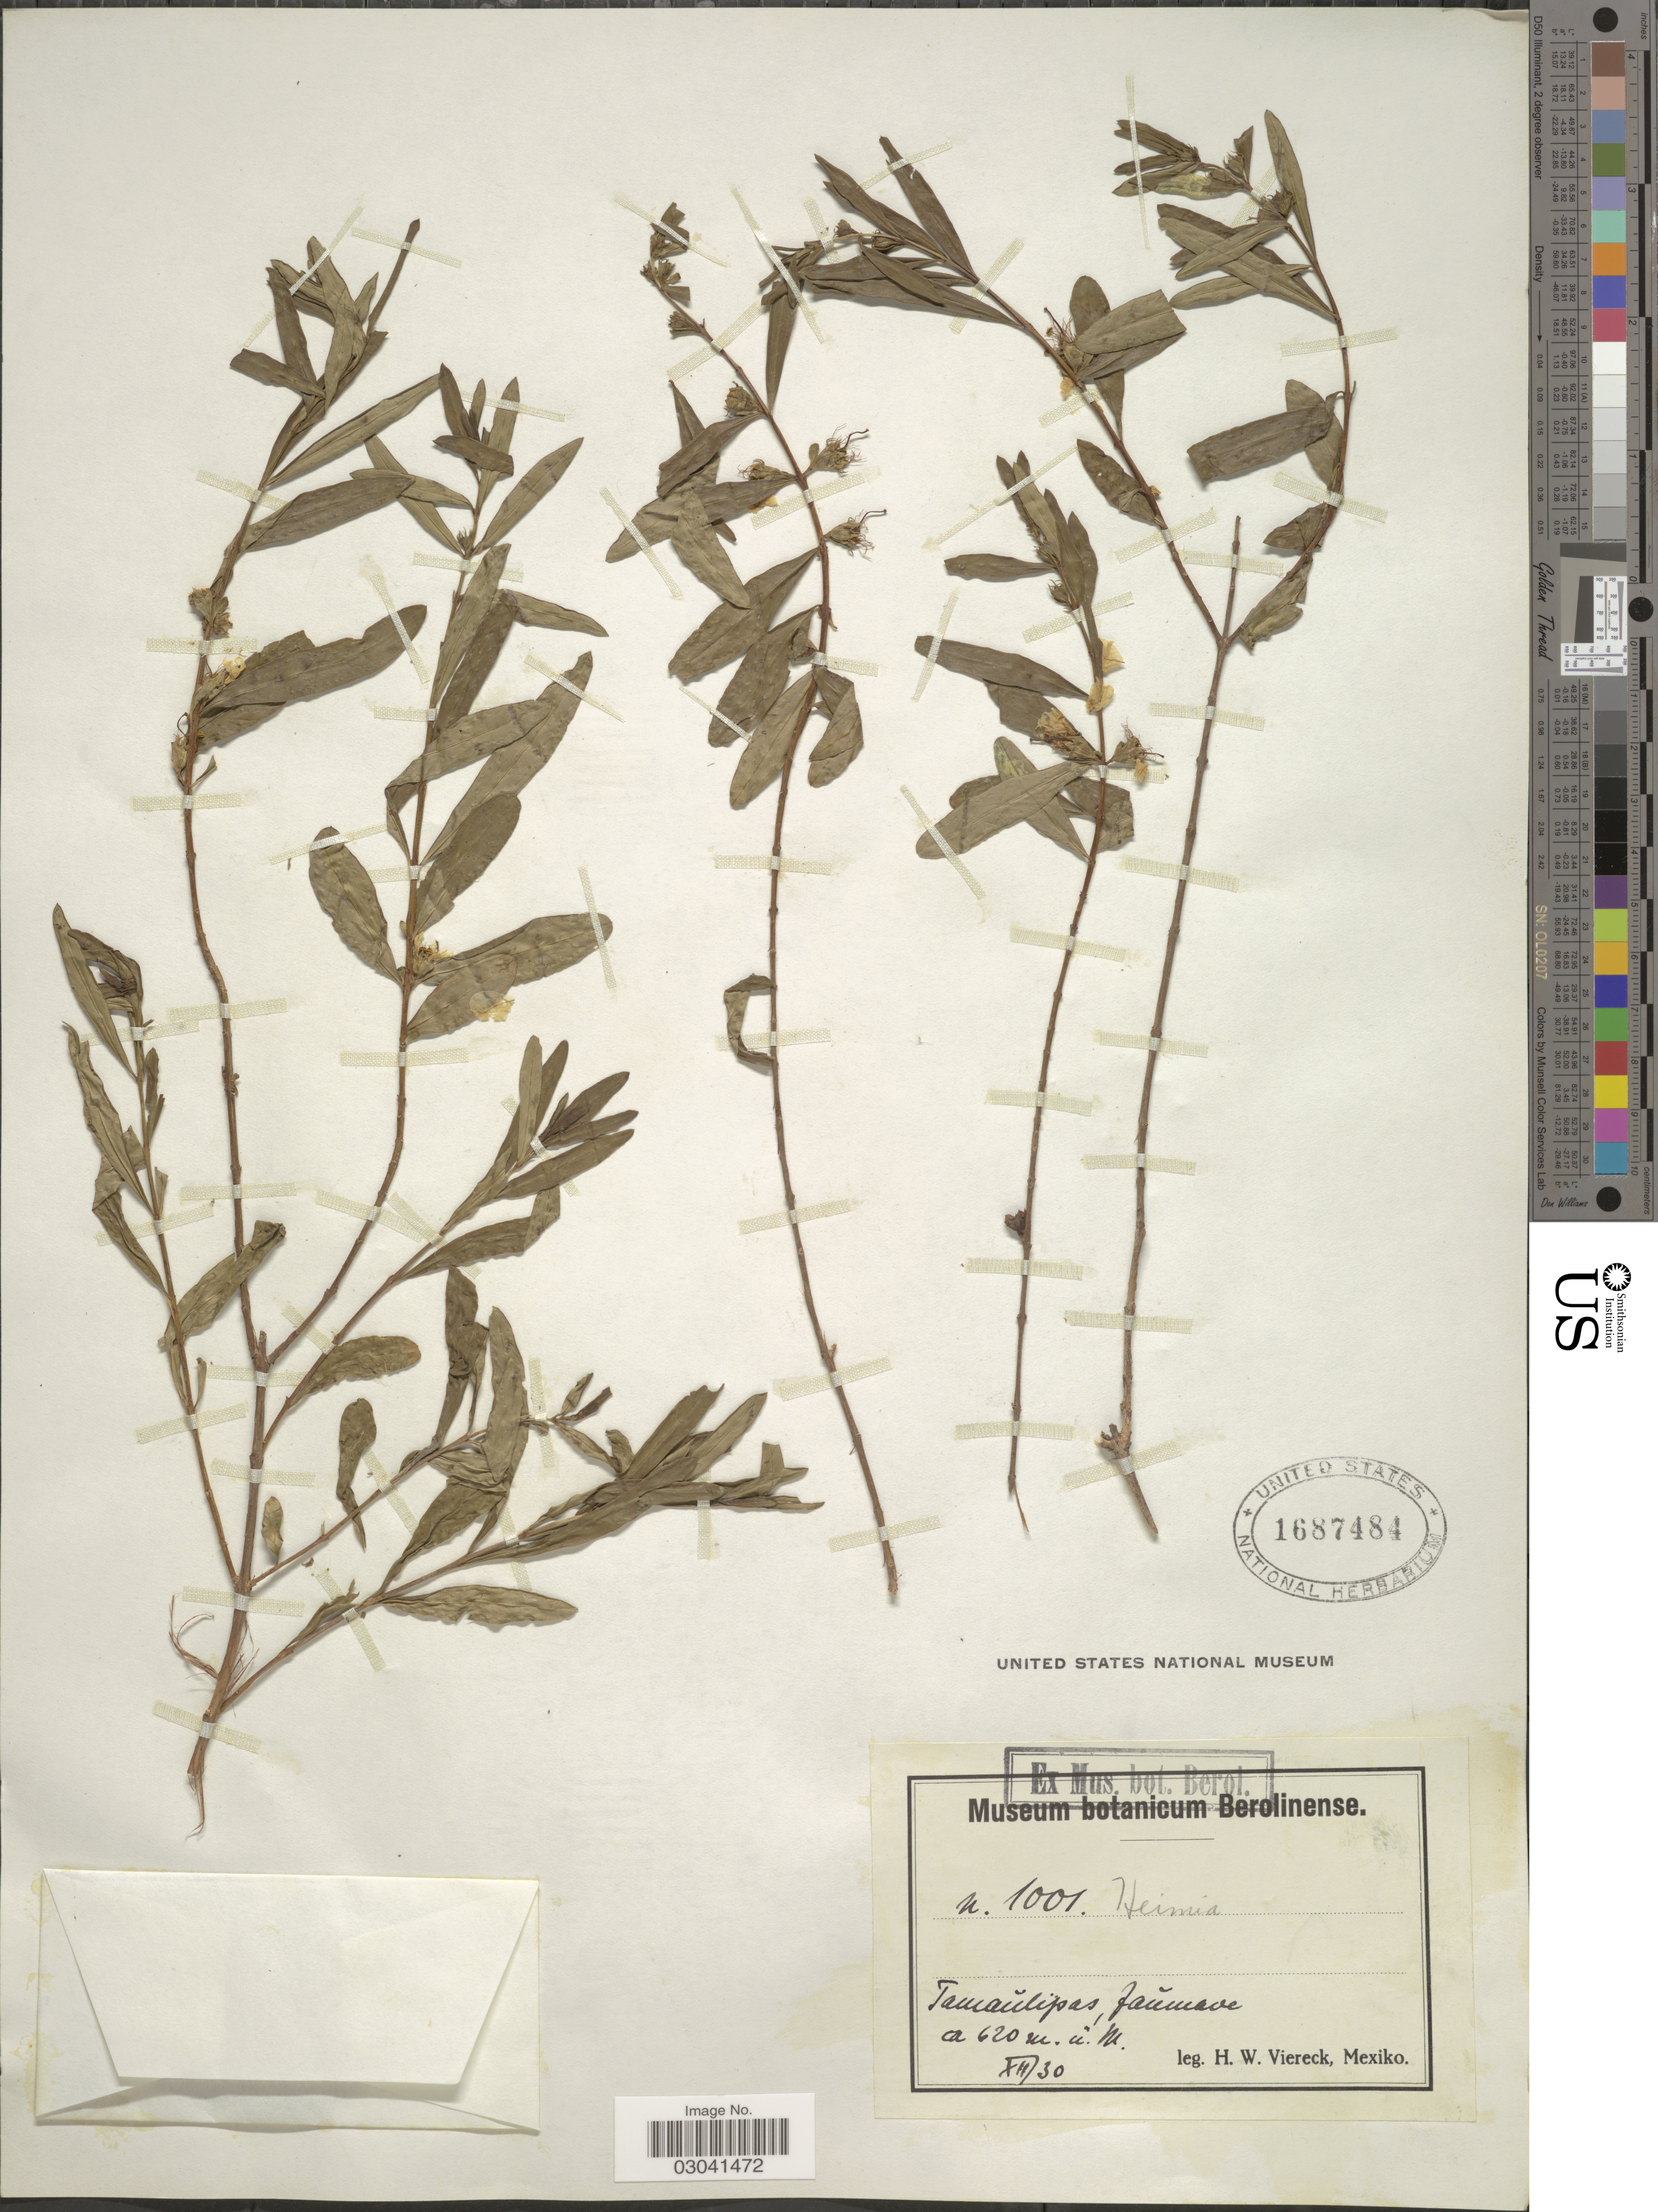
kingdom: Plantae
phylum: Tracheophyta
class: Magnoliopsida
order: Myrtales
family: Lythraceae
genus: Heimia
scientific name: Heimia salicifolia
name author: Link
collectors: H. W. Viereck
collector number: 1001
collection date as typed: Transcribed d/m/y: /12/30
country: Mexico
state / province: Tamaulipas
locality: Jaumave.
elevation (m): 620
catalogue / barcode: US 1687484